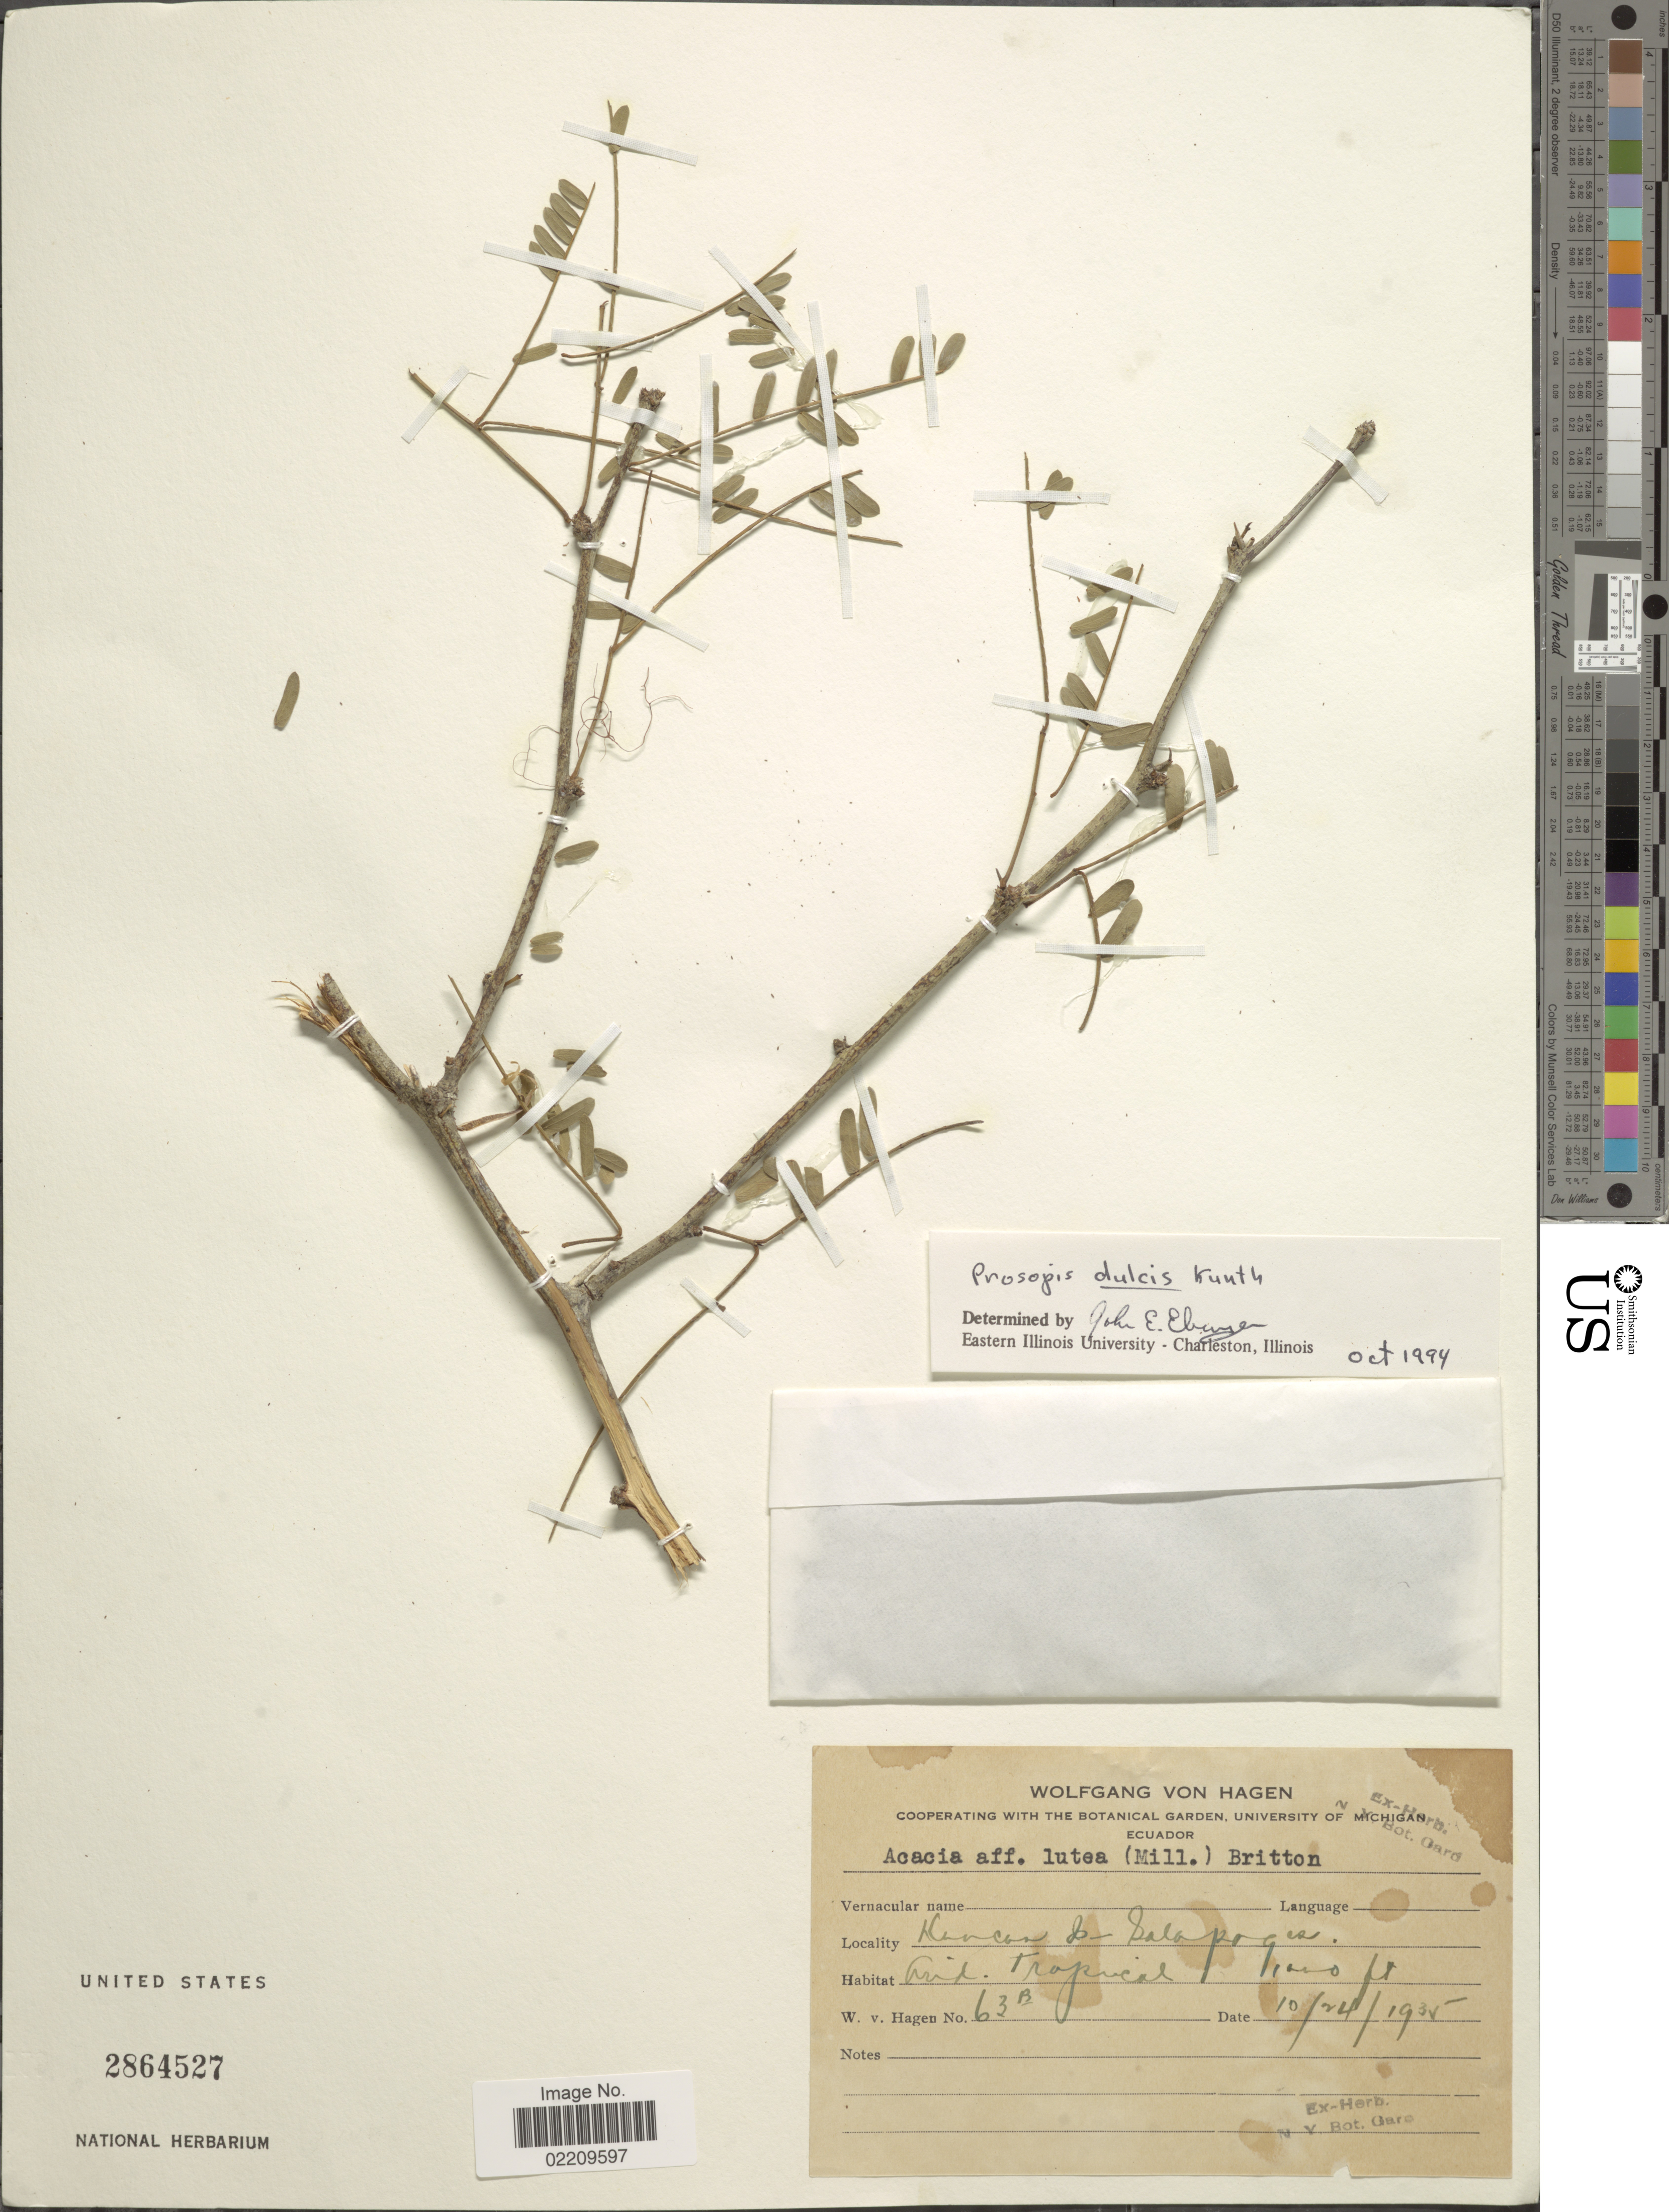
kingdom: Plantae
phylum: Tracheophyta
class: Magnoliopsida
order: Fabales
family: Fabaceae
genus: Neltuma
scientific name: Neltuma laevigata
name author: (Humb. & Bonpl. ex Willd.) Britton & Rose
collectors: W. von Hagen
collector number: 63B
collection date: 1935-10-24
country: Ecuador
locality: Huncan de Sala poqer [interpreted]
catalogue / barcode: US 2864527